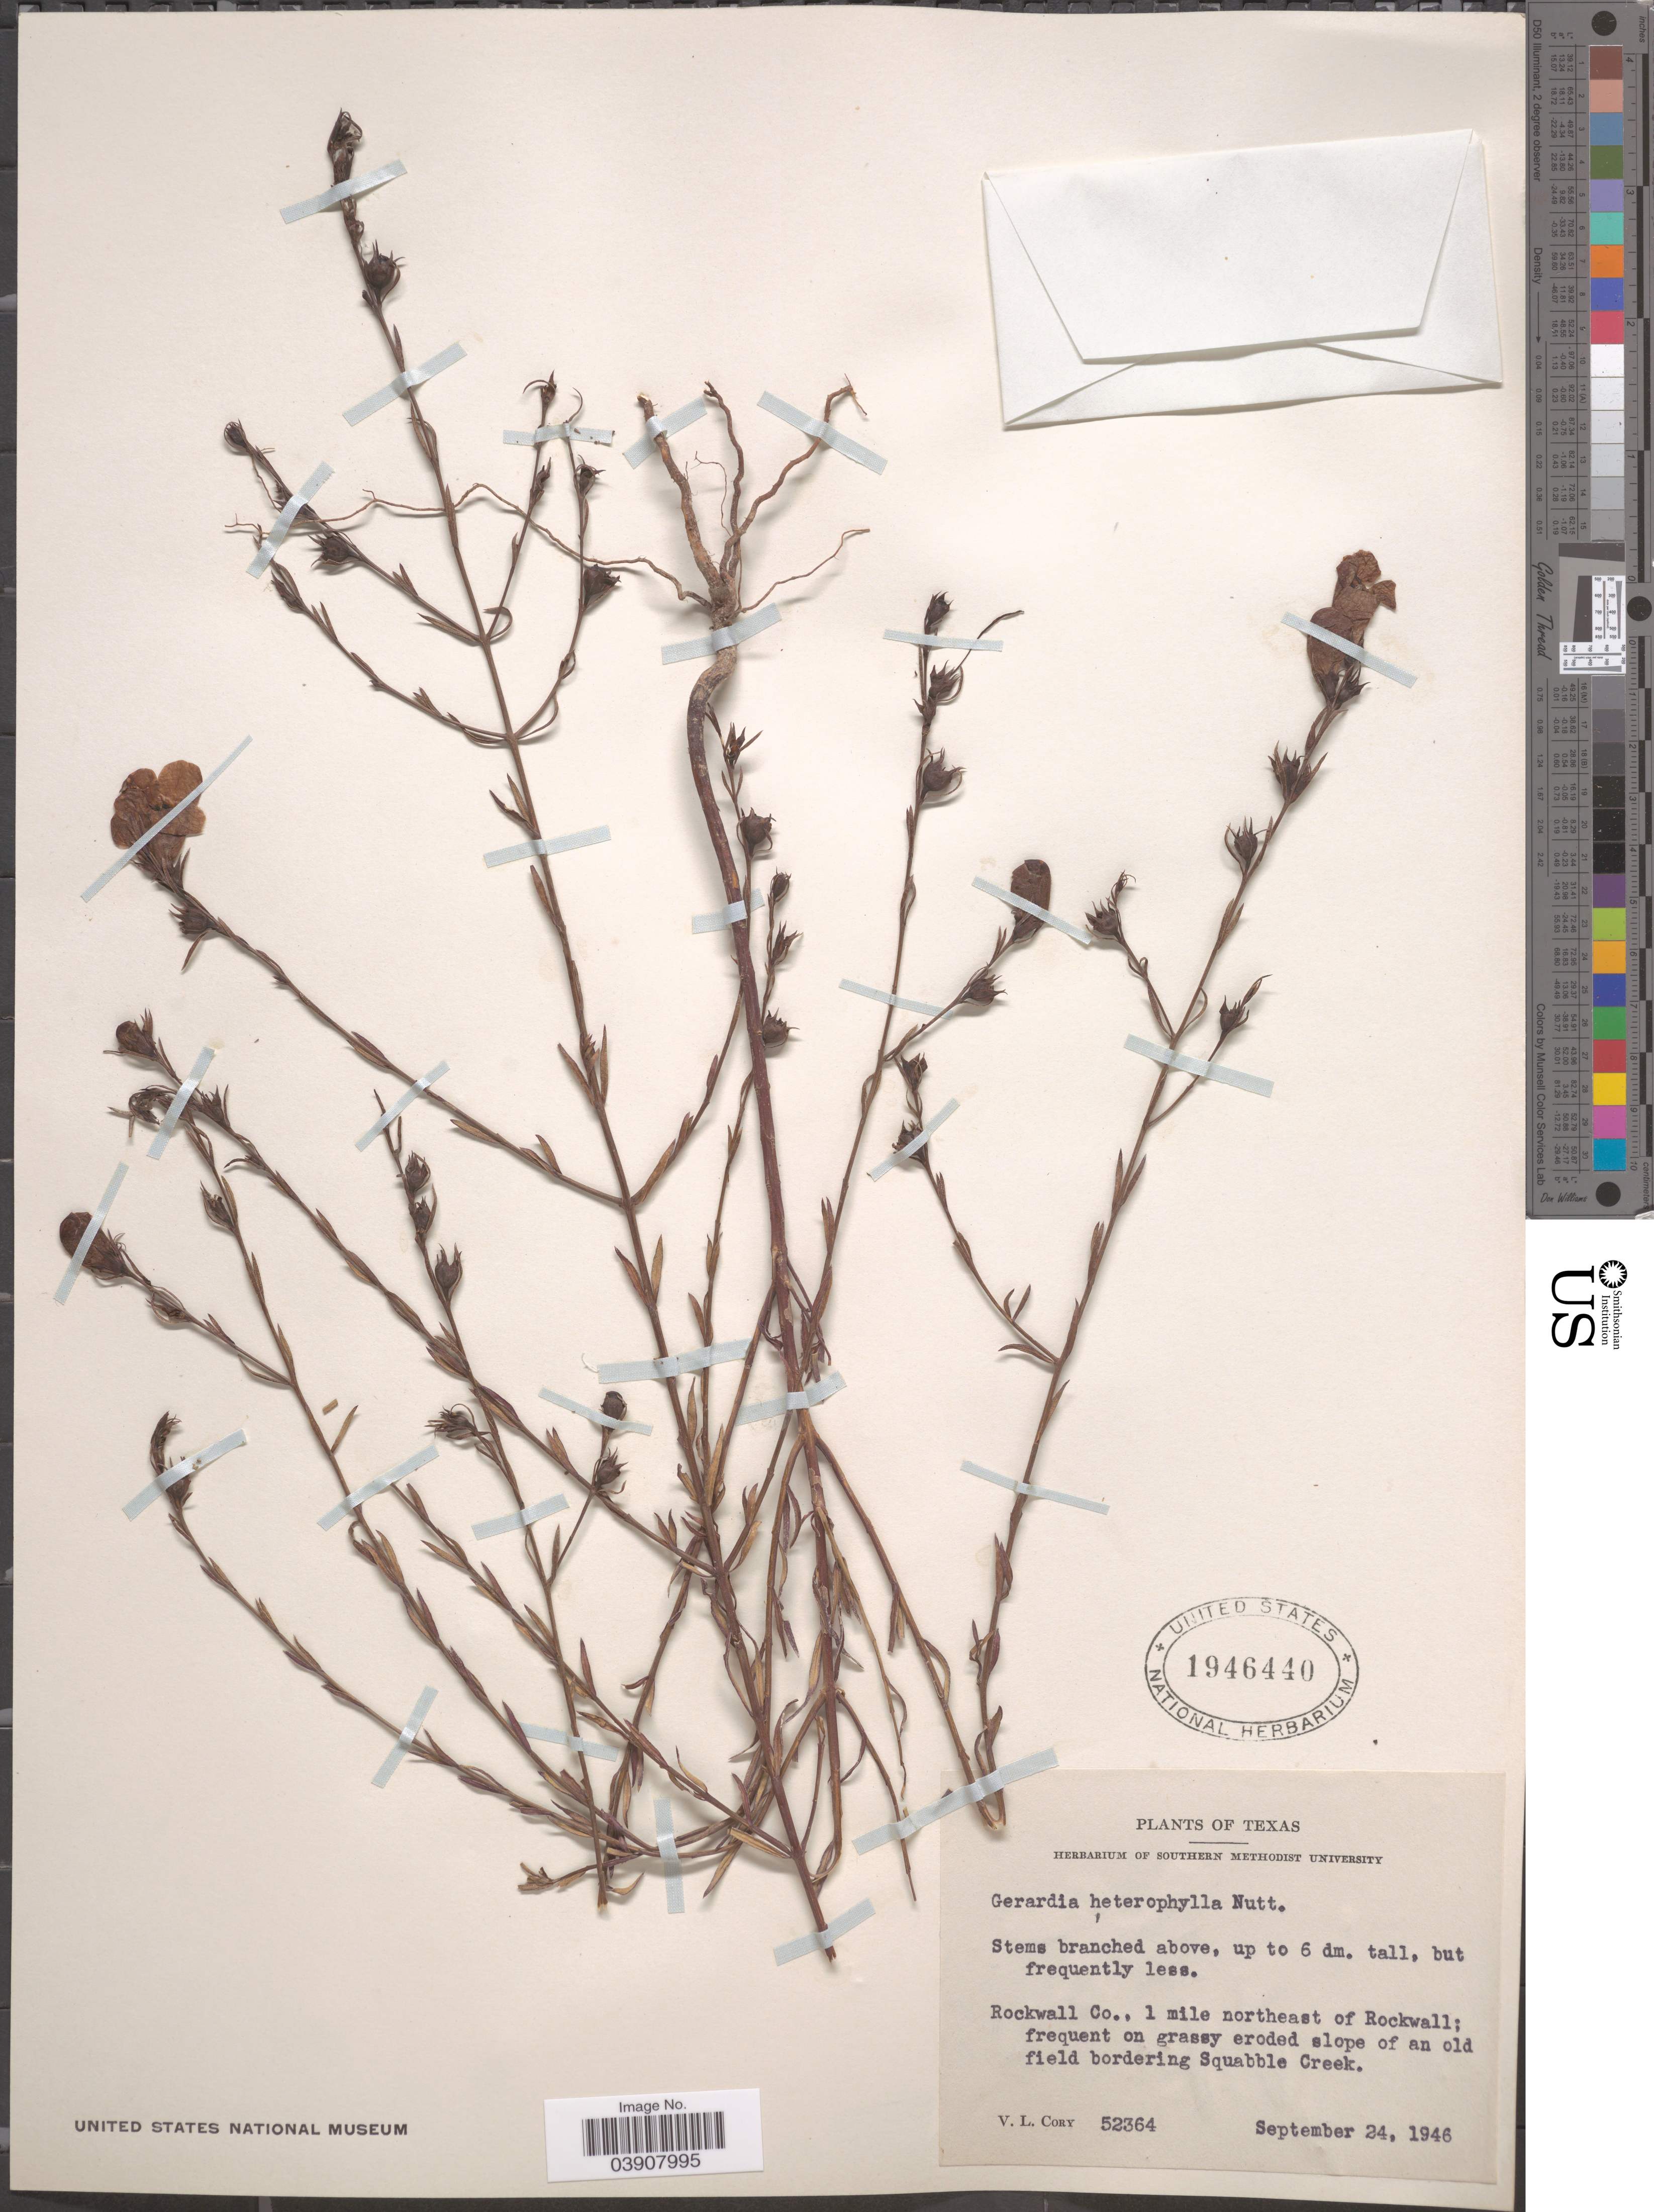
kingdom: Plantae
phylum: Tracheophyta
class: Magnoliopsida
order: Lamiales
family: Orobanchaceae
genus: Agalinis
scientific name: Agalinis heterophylla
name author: (Nutt.) Small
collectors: V. Cory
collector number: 52364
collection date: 1946-09-24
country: United States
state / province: Texas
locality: Rockwall Co., 1 mile northeast of Rockwalll frequent on grassy eroded slope of an old field bordering Squabble Creek.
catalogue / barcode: US 1946440